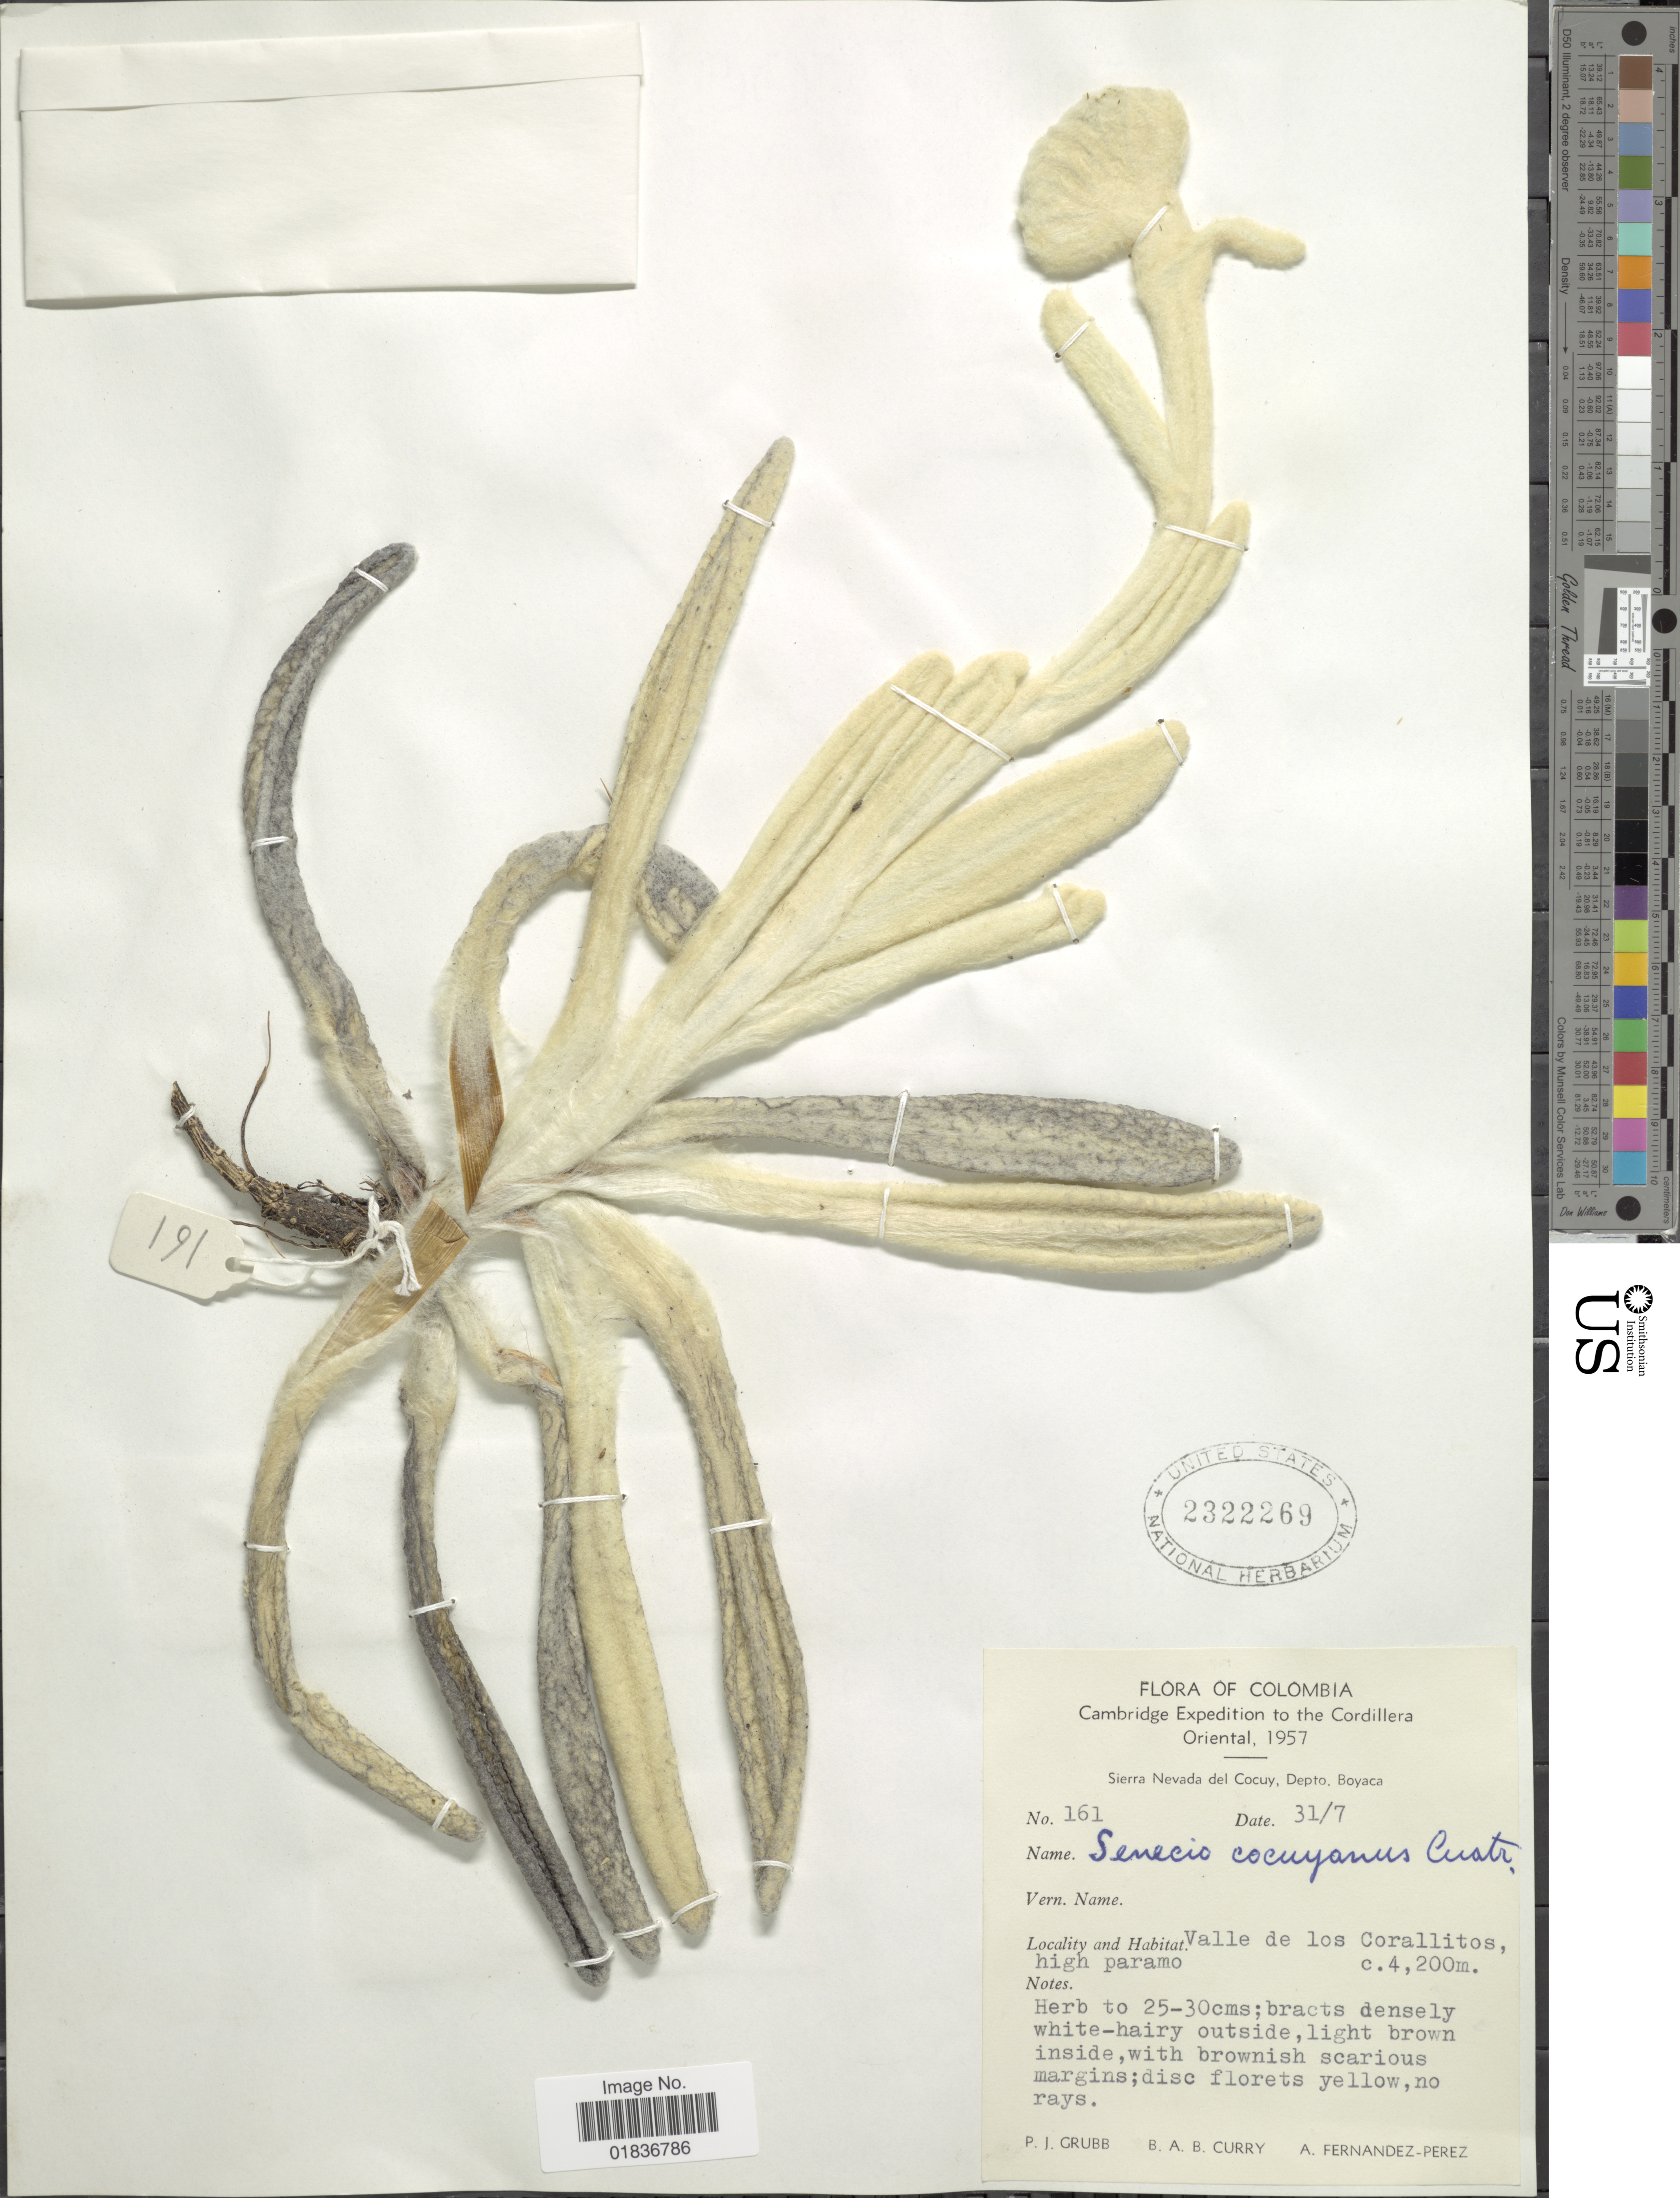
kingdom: Plantae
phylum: Tracheophyta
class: Magnoliopsida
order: Asterales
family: Asteraceae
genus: Senecio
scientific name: Senecio cocuyanus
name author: Cuatrec.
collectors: P. J. Grubb, B. A. B. Curry & A. Fernández-Pérez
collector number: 161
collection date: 1957-07-31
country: Colombia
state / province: Boyacá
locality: Sierra Nevada del Cocuy, Depto. Boyacá. Valle de los Corallitos.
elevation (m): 4200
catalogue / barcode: US 2322269